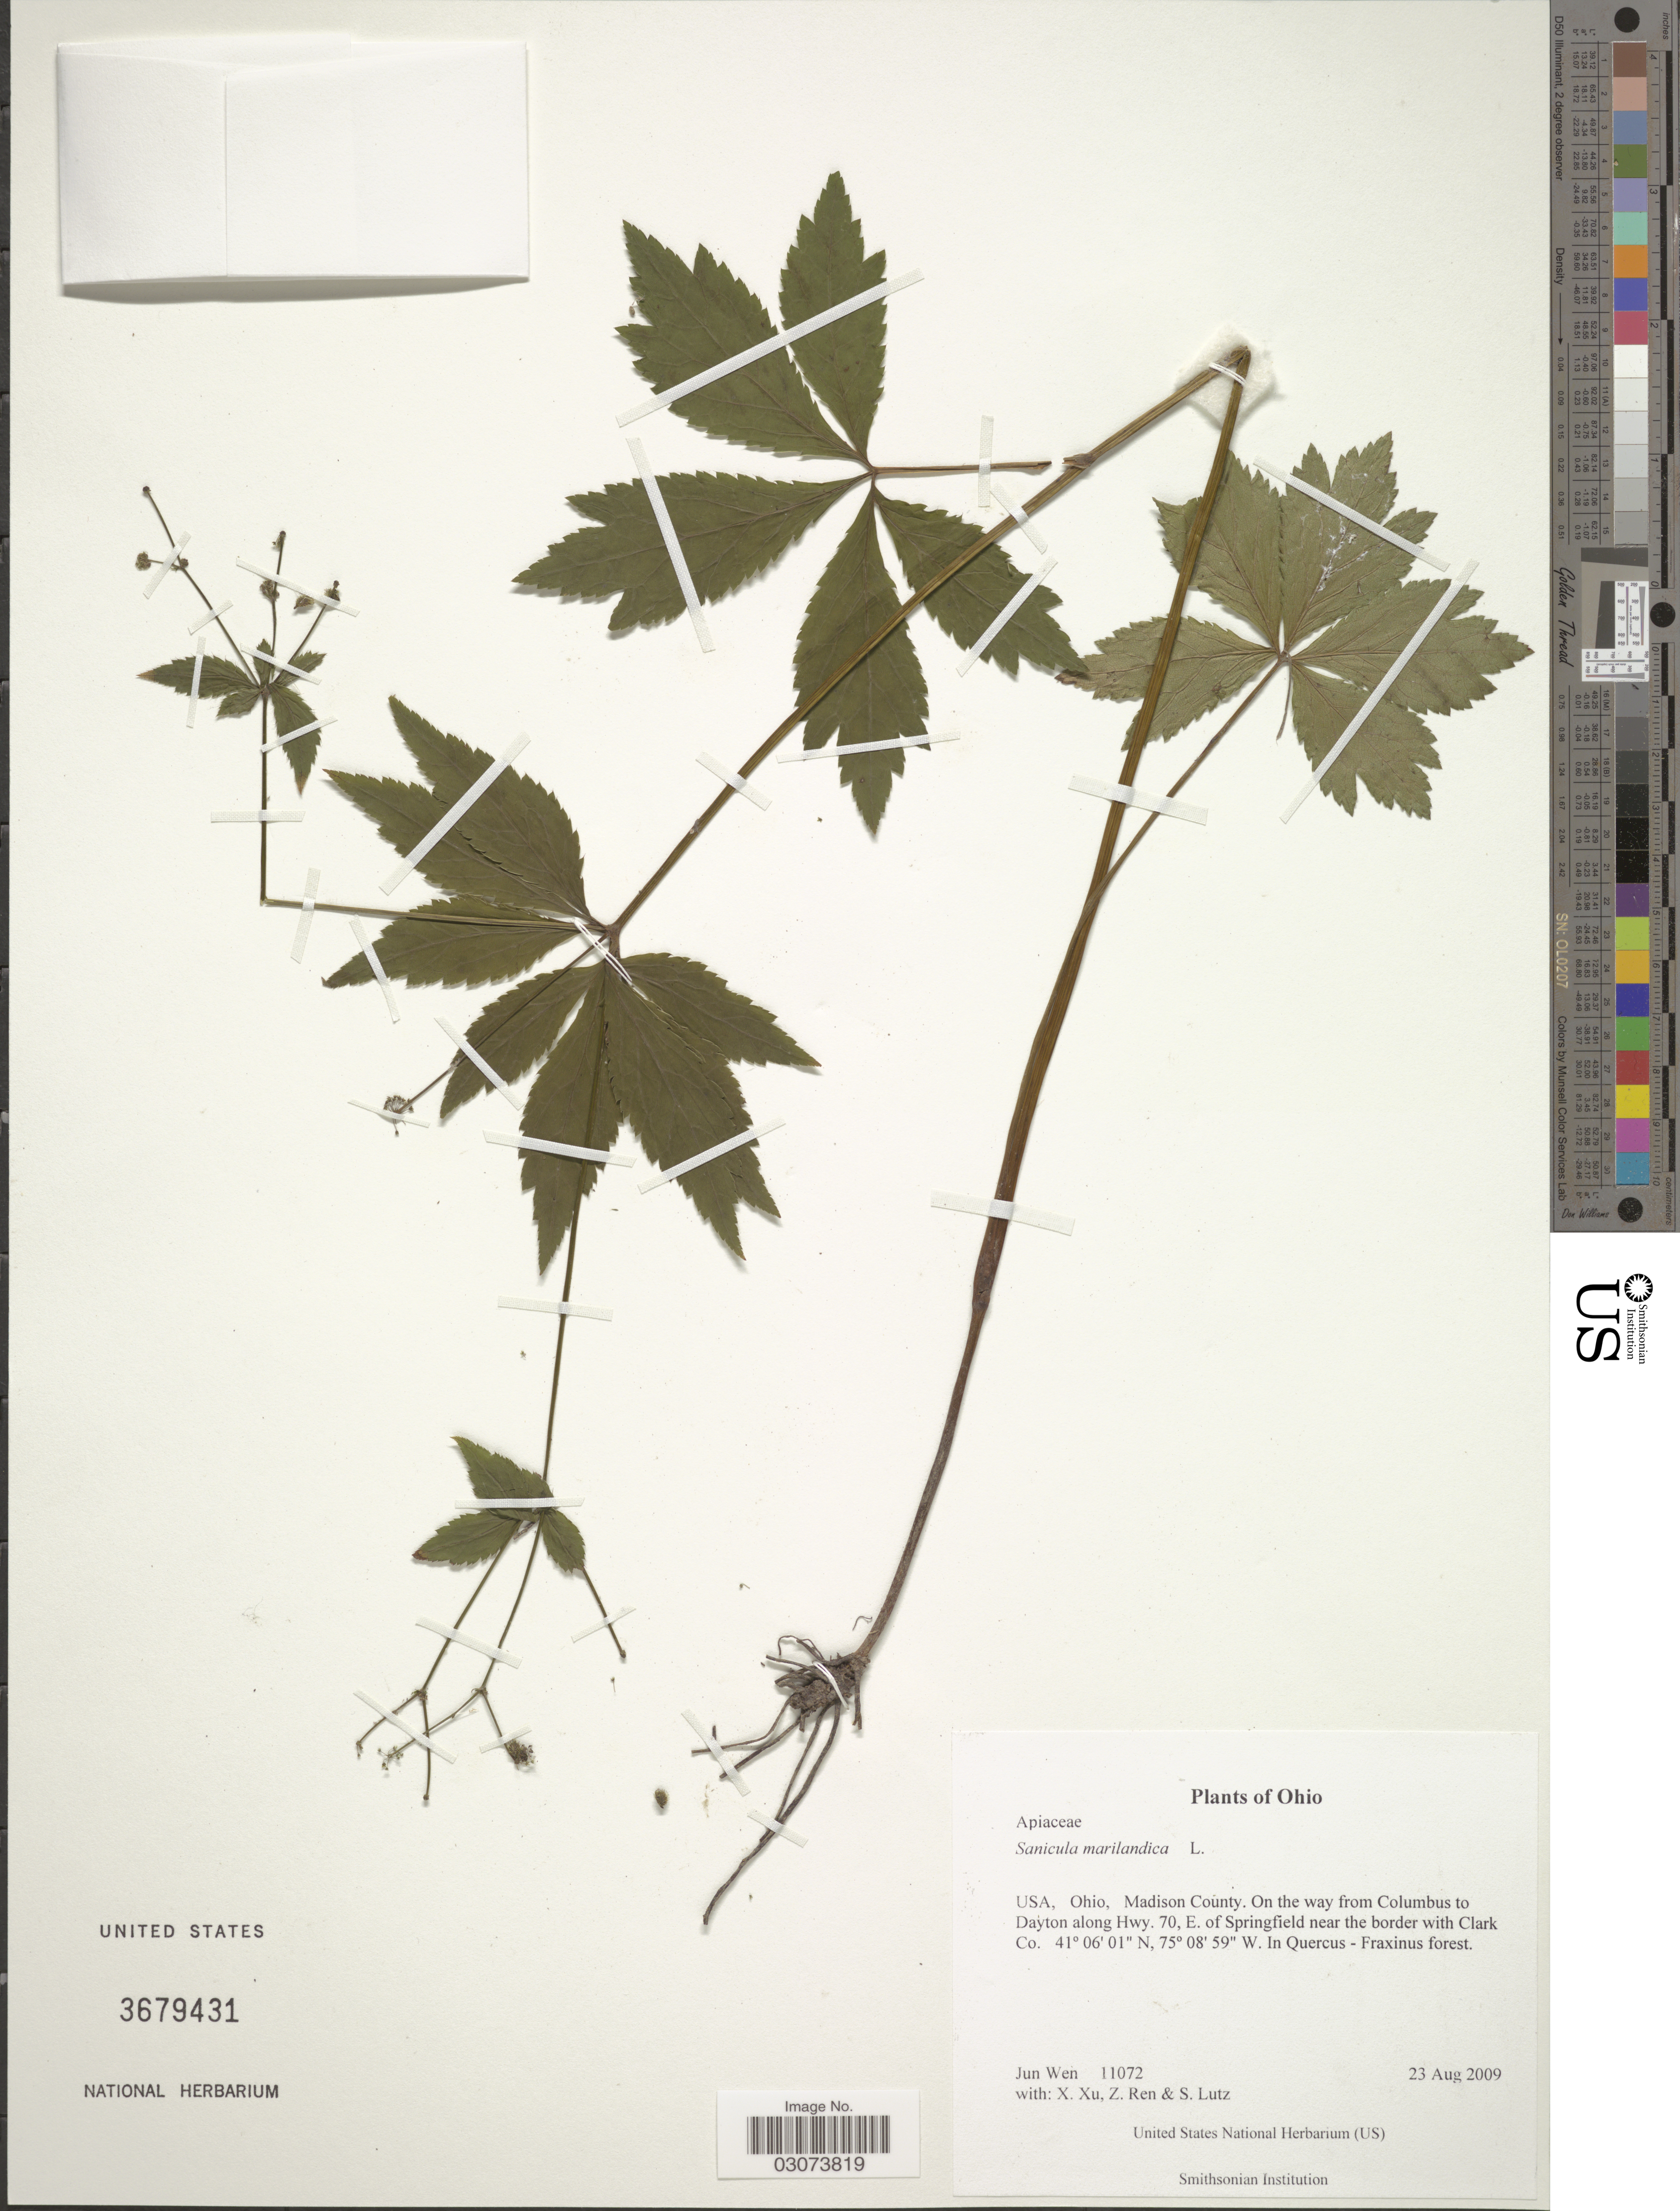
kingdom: Plantae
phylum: Tracheophyta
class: Magnoliopsida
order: Apiales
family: Apiaceae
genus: Sanicula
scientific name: Sanicula marilandica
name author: L.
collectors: J. Wen, X. Xu, Z. Ren & S. Lutz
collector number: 11072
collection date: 2009-08-23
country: United States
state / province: Ohio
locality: Madison County. On the way from Columbus to Dayton along Hwy. 70, E. of Springfield near the border with Clark Co.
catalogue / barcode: US 3679431